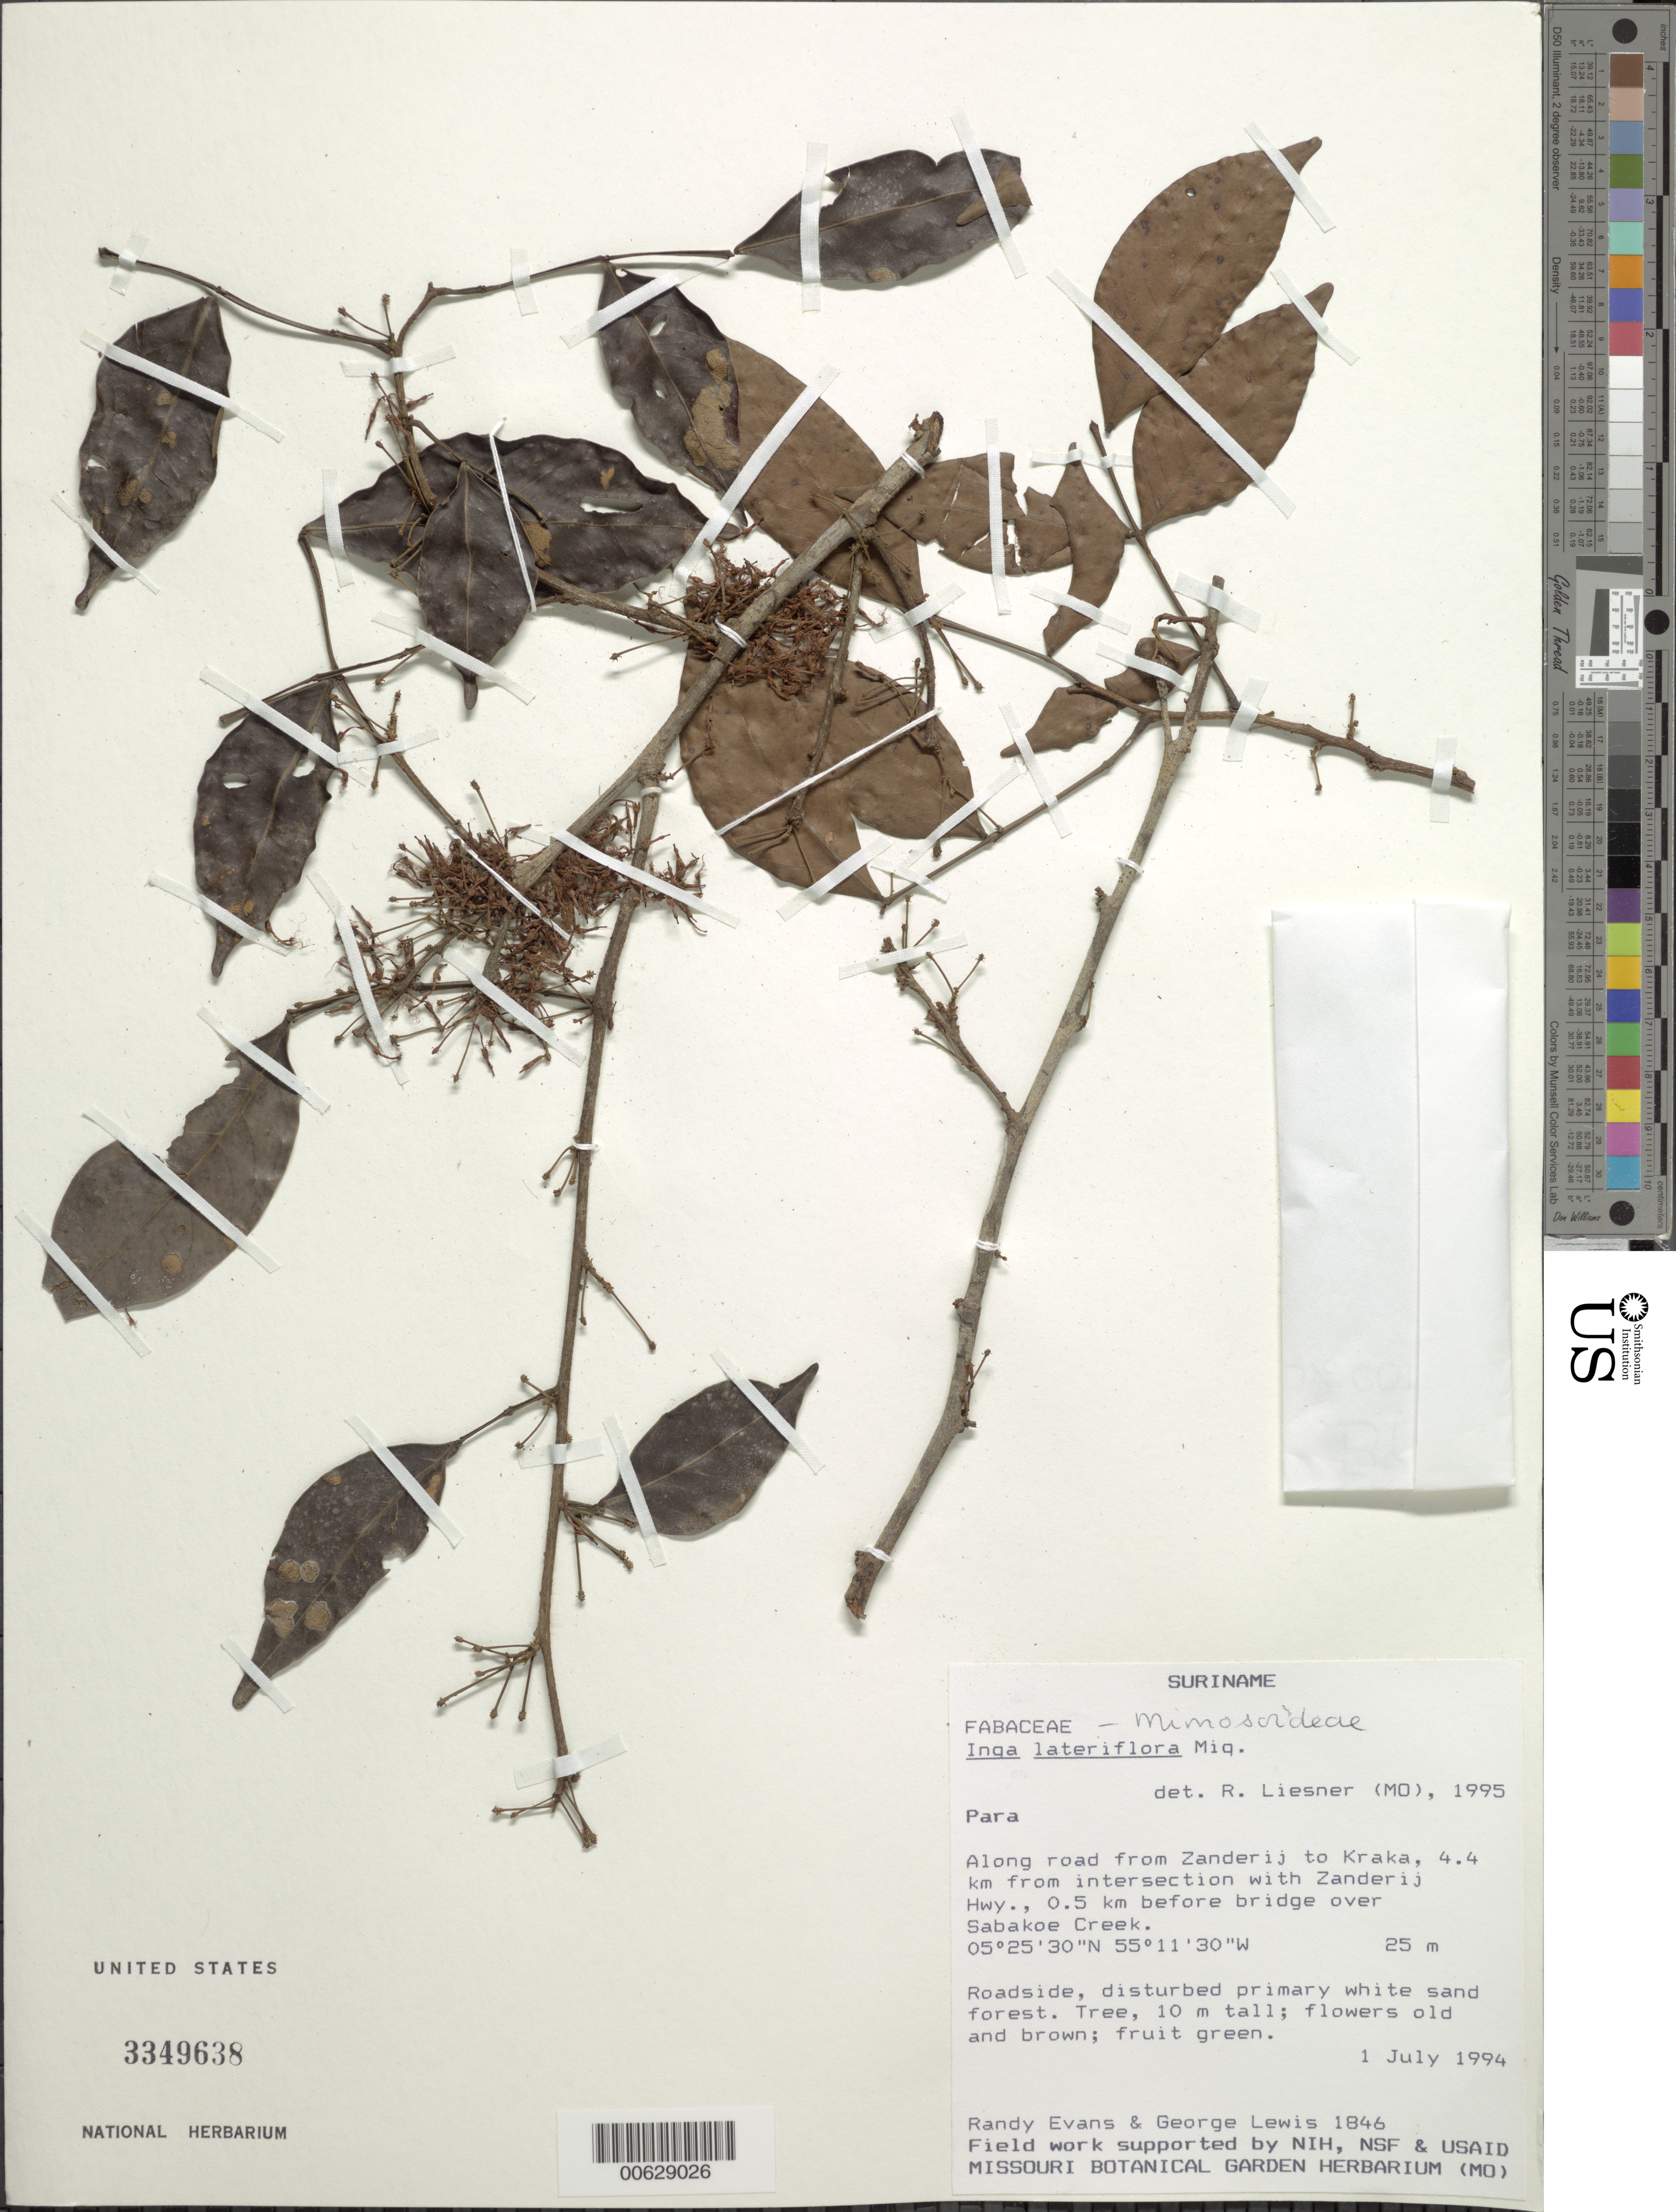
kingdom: Plantae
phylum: Tracheophyta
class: Magnoliopsida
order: Fabales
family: Fabaceae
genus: Inga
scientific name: Inga lateriflora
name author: Miq.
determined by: Liesner, R. L.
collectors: R. Evans & G. Lewis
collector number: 1846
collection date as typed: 1-Jul-94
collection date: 1994-07-01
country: Suriname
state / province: Para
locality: Zanderij, road to Kraka, 4.4 km from intersection with Zanderij Hwy., 0.5 km before bridge over Sabokoe Creek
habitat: Roadside, disturbed primary white sand forest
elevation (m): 25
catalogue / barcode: US 3349638